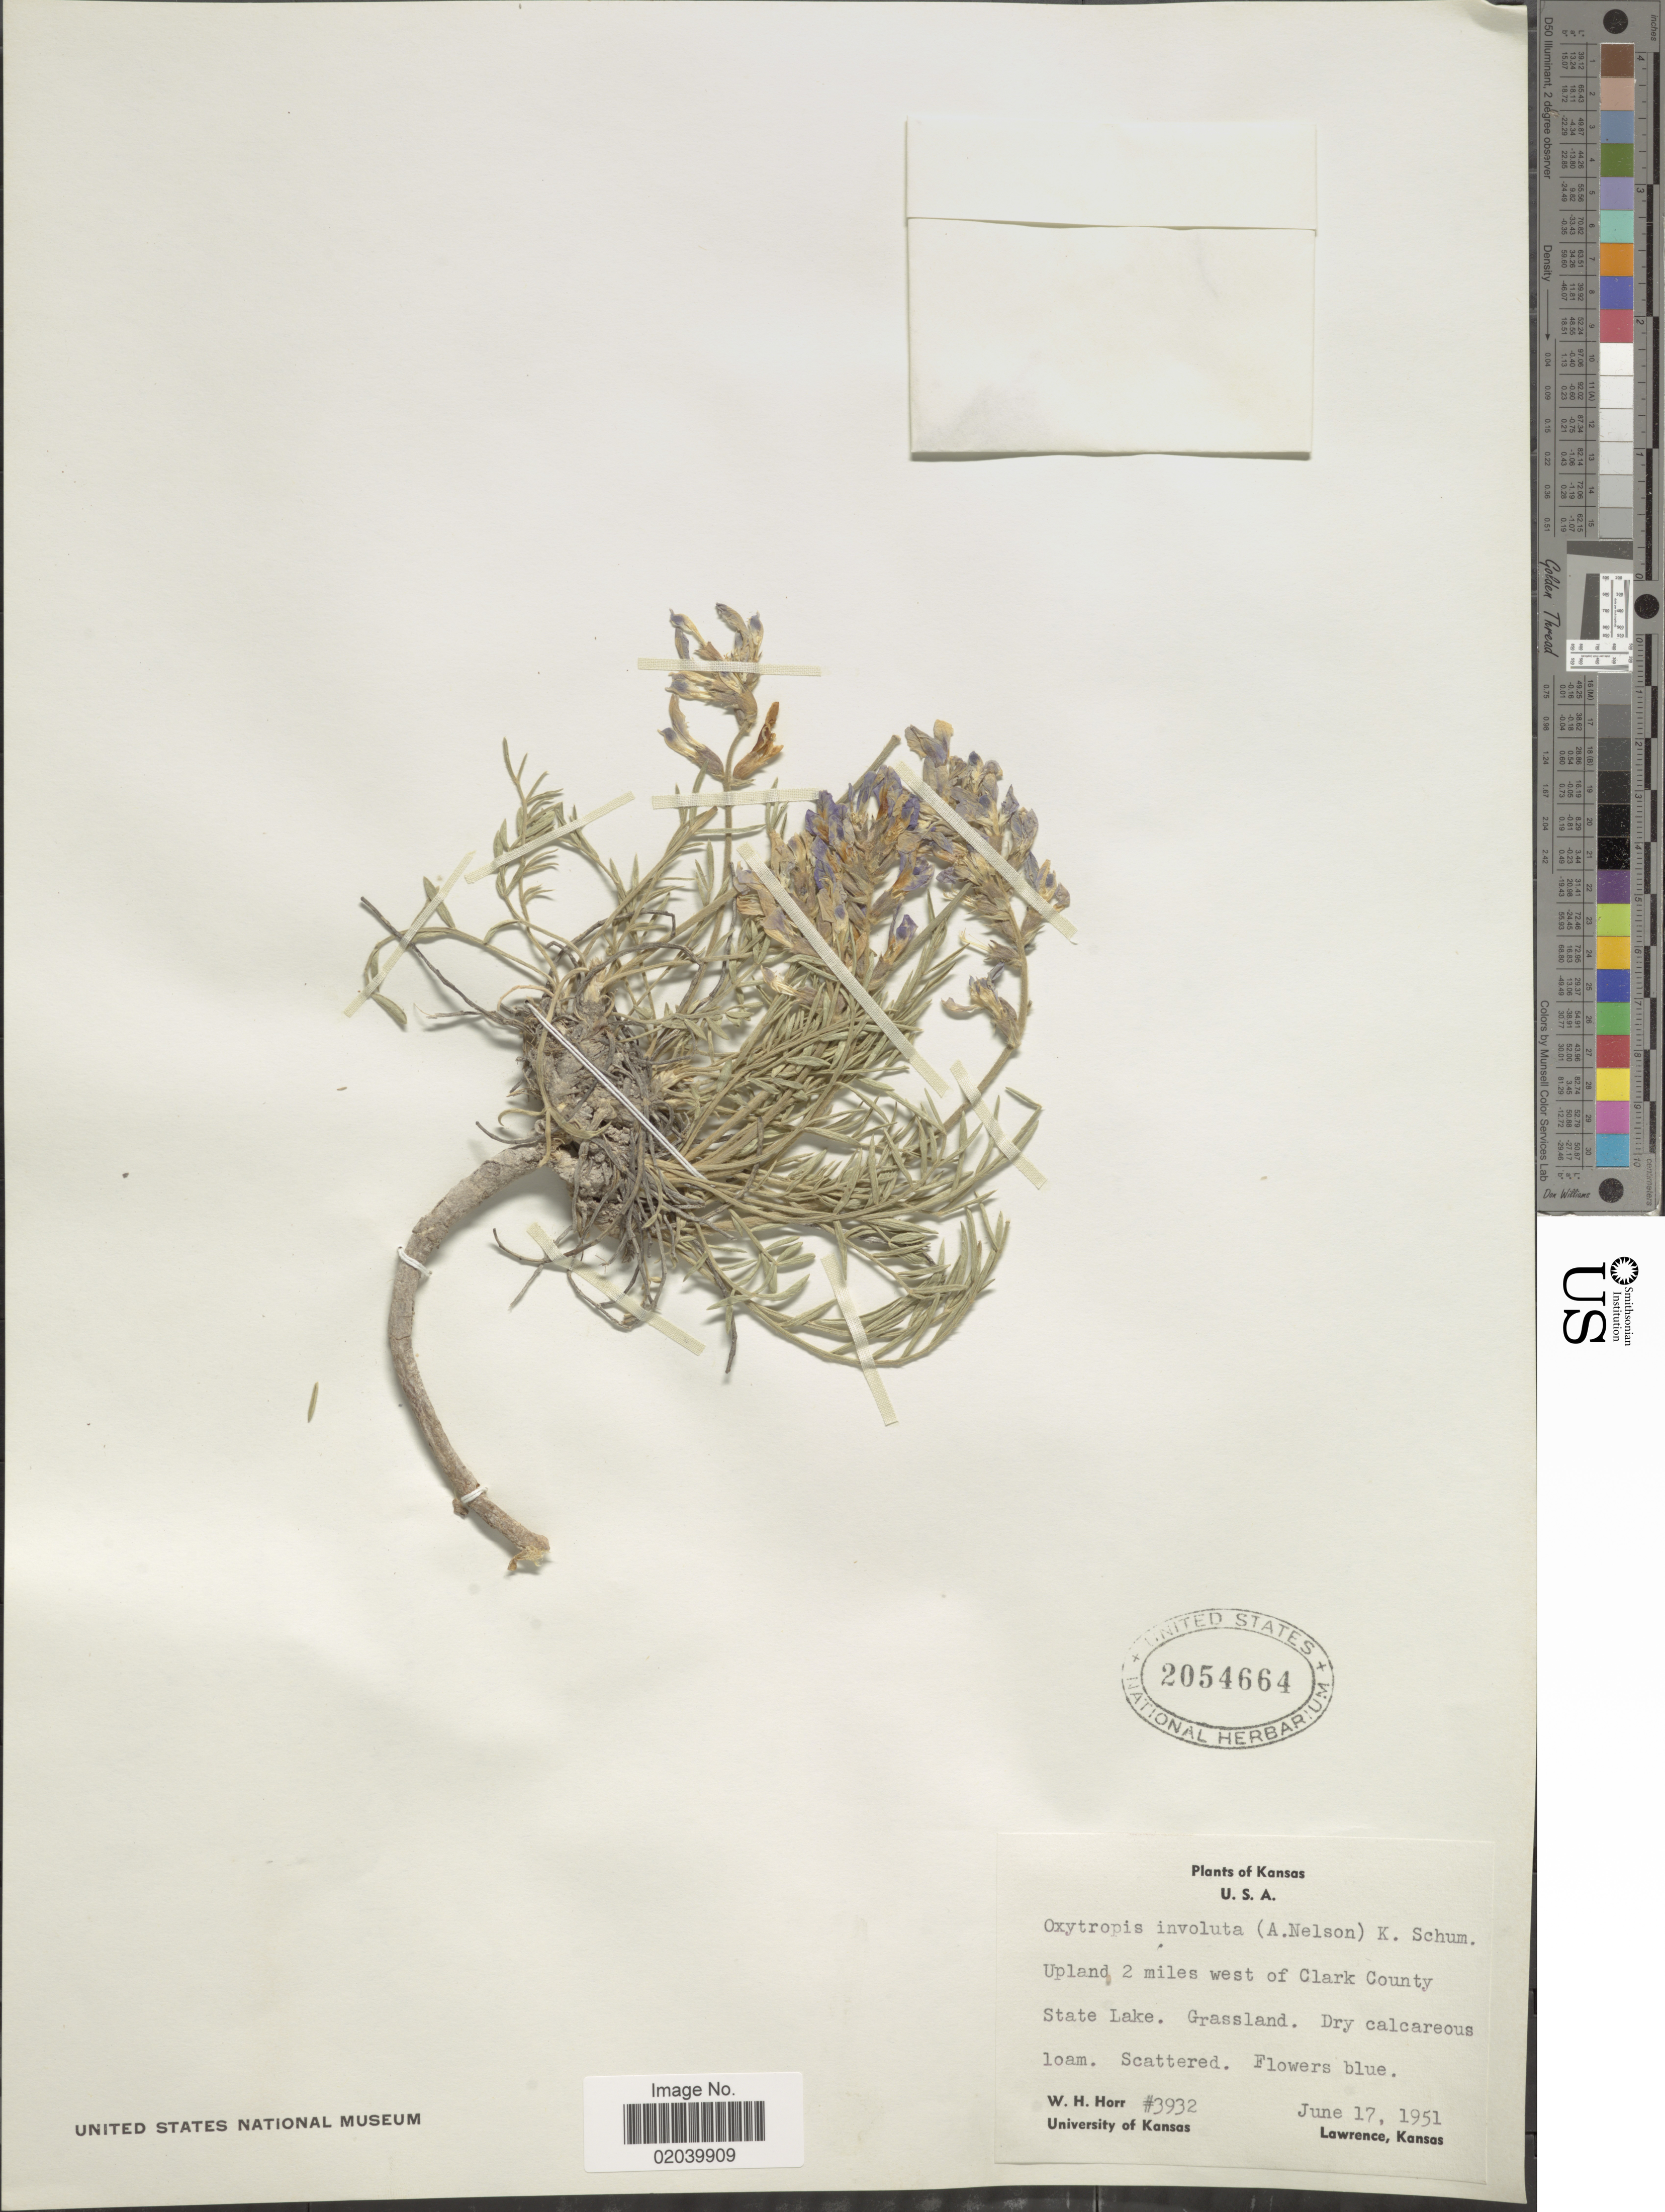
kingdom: Plantae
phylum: Tracheophyta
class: Magnoliopsida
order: Fabales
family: Fabaceae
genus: Oxytropis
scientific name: Oxytropis lambertii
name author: Pursh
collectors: W. H. Horr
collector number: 3932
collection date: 1951-06-17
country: United States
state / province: Kansas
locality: Upland 2 miles west of Clark County State Lake. Grassland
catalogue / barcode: US 2054664